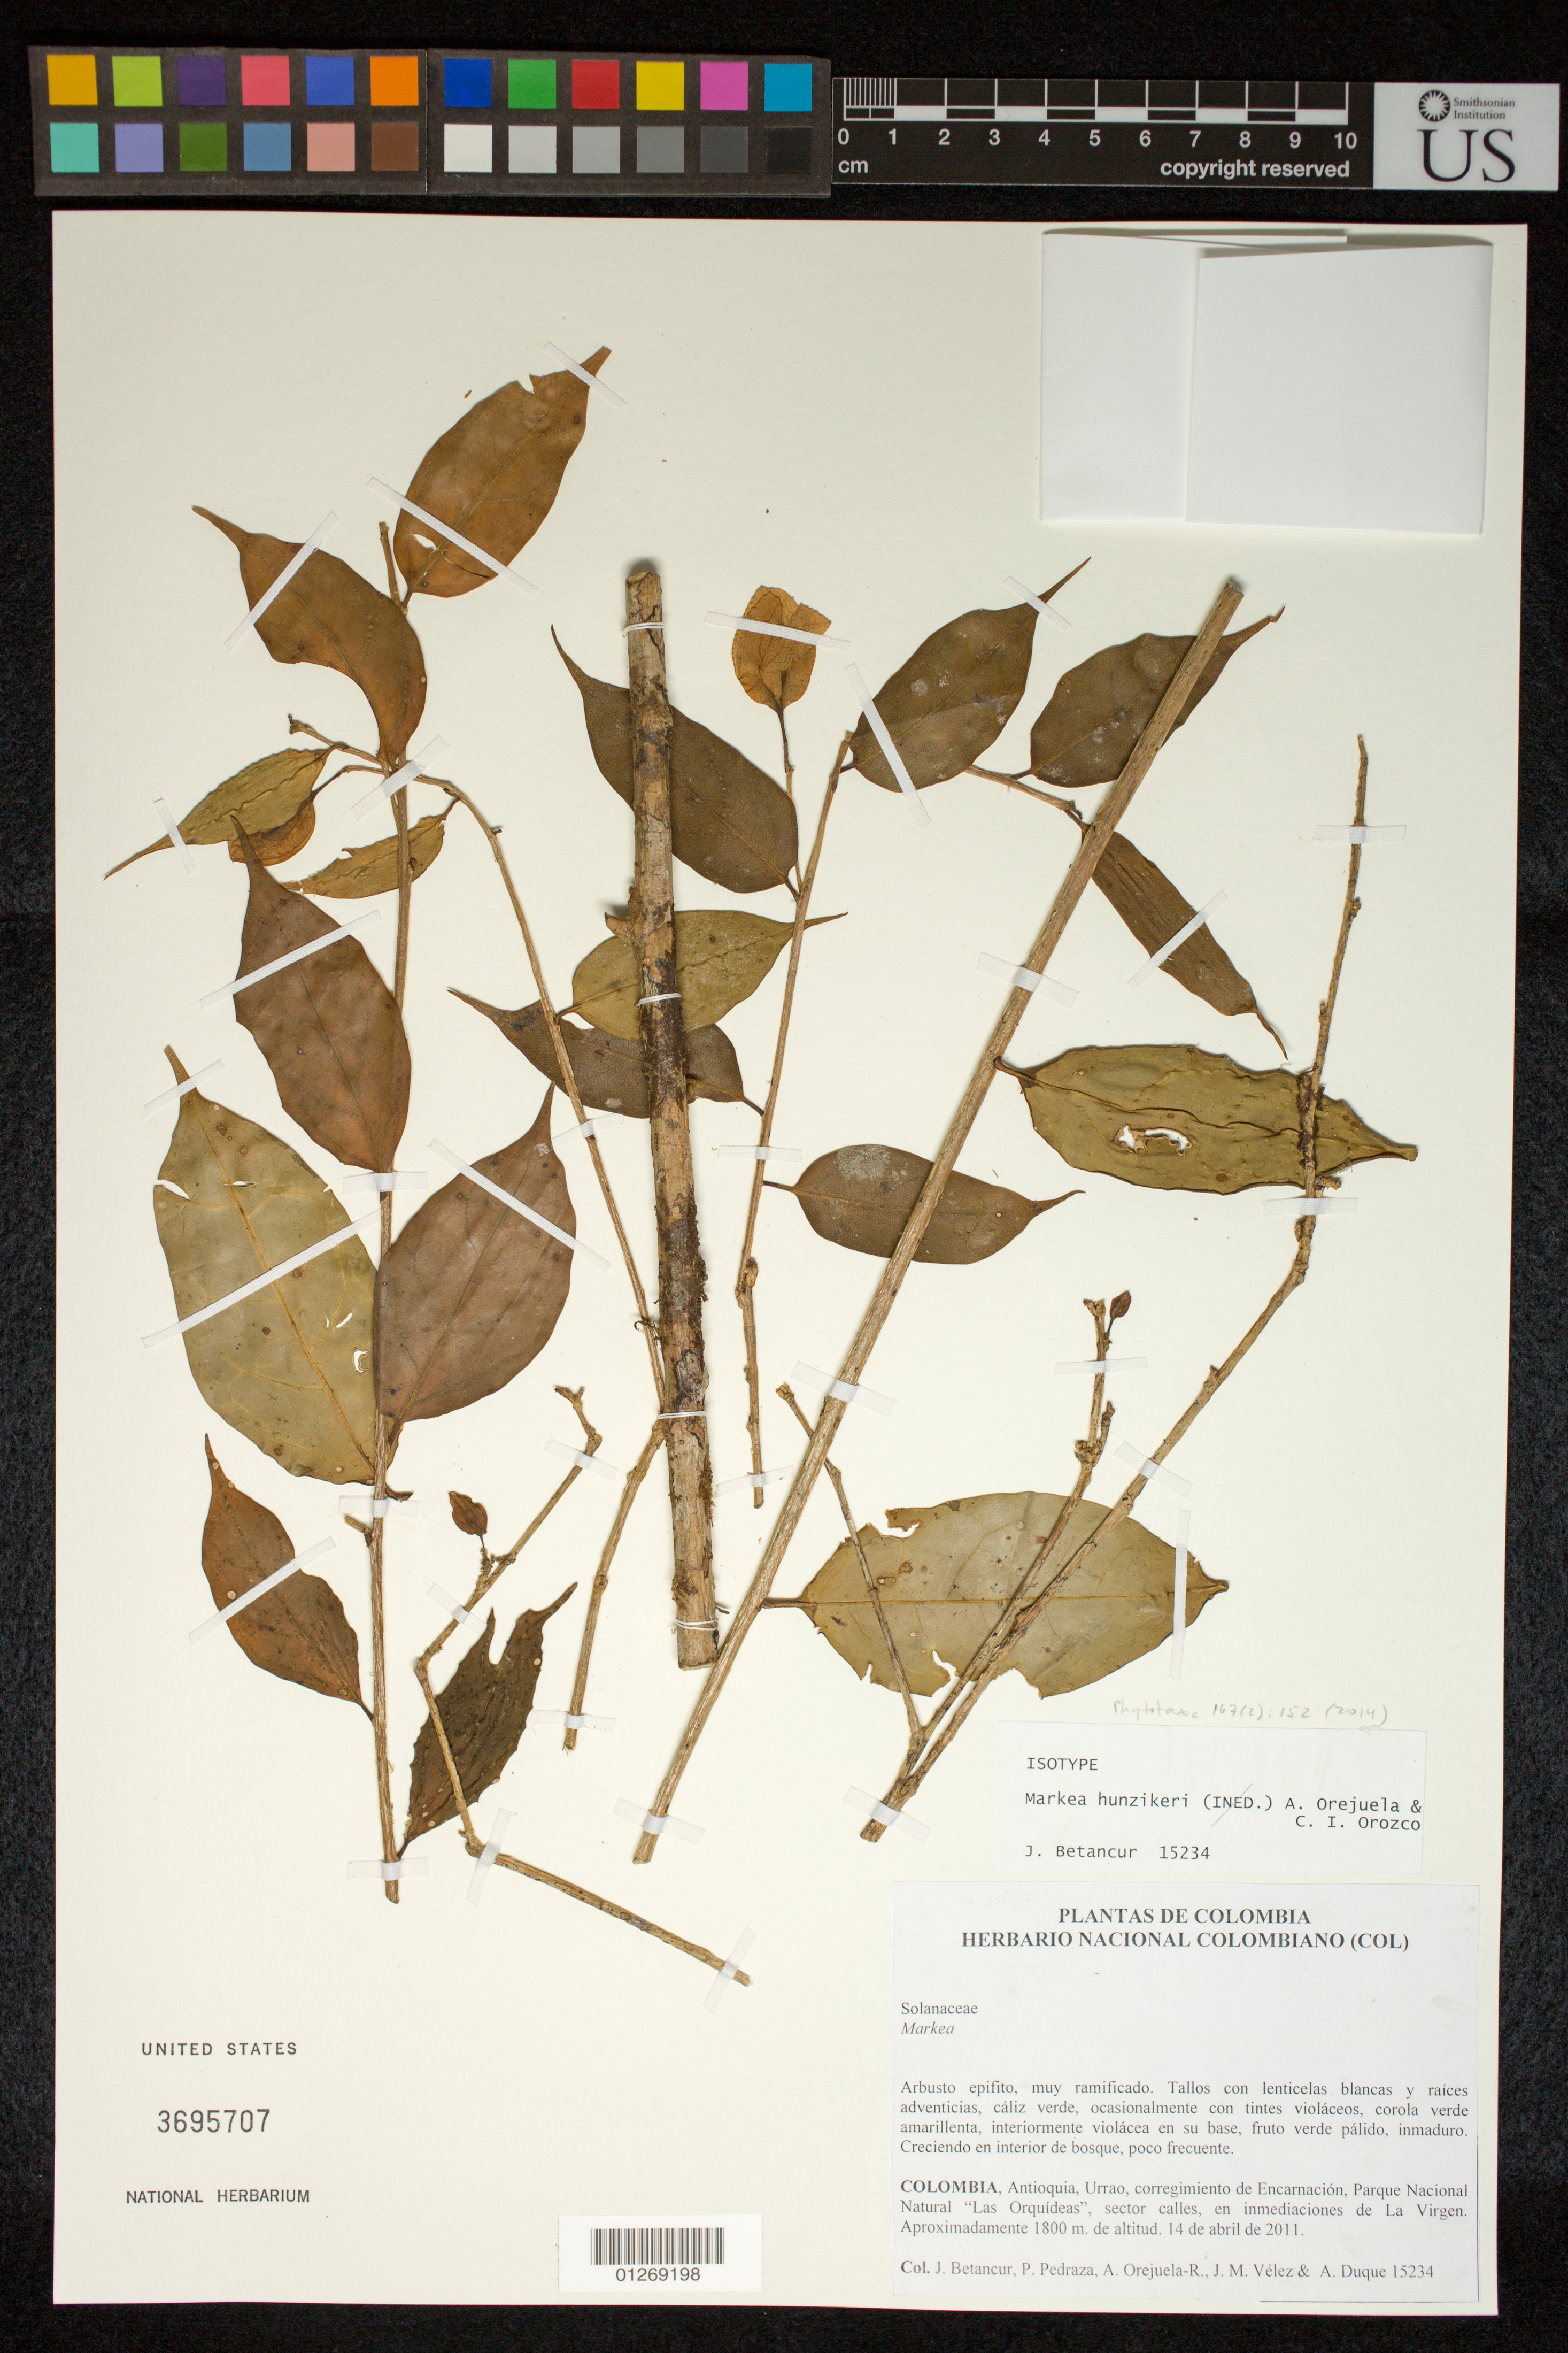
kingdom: Plantae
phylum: Tracheophyta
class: Magnoliopsida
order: Solanales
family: Solanaceae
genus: Markea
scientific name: Markea hunzikeri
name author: A. Orejuela & C.I. Orozco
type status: Isotype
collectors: J. C. Betancur, P. Pedraza, A. Orejuela, J. Vélez & A. Duque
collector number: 15234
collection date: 2011-04-14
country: Colombia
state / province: Antioquia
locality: Antioquia, Urrao, corregimiento de Encarnación, Parque Nacional Natural "Las Orquídeas", sector calles, en immediaciones de La Virgn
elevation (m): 1800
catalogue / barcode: US 3695707